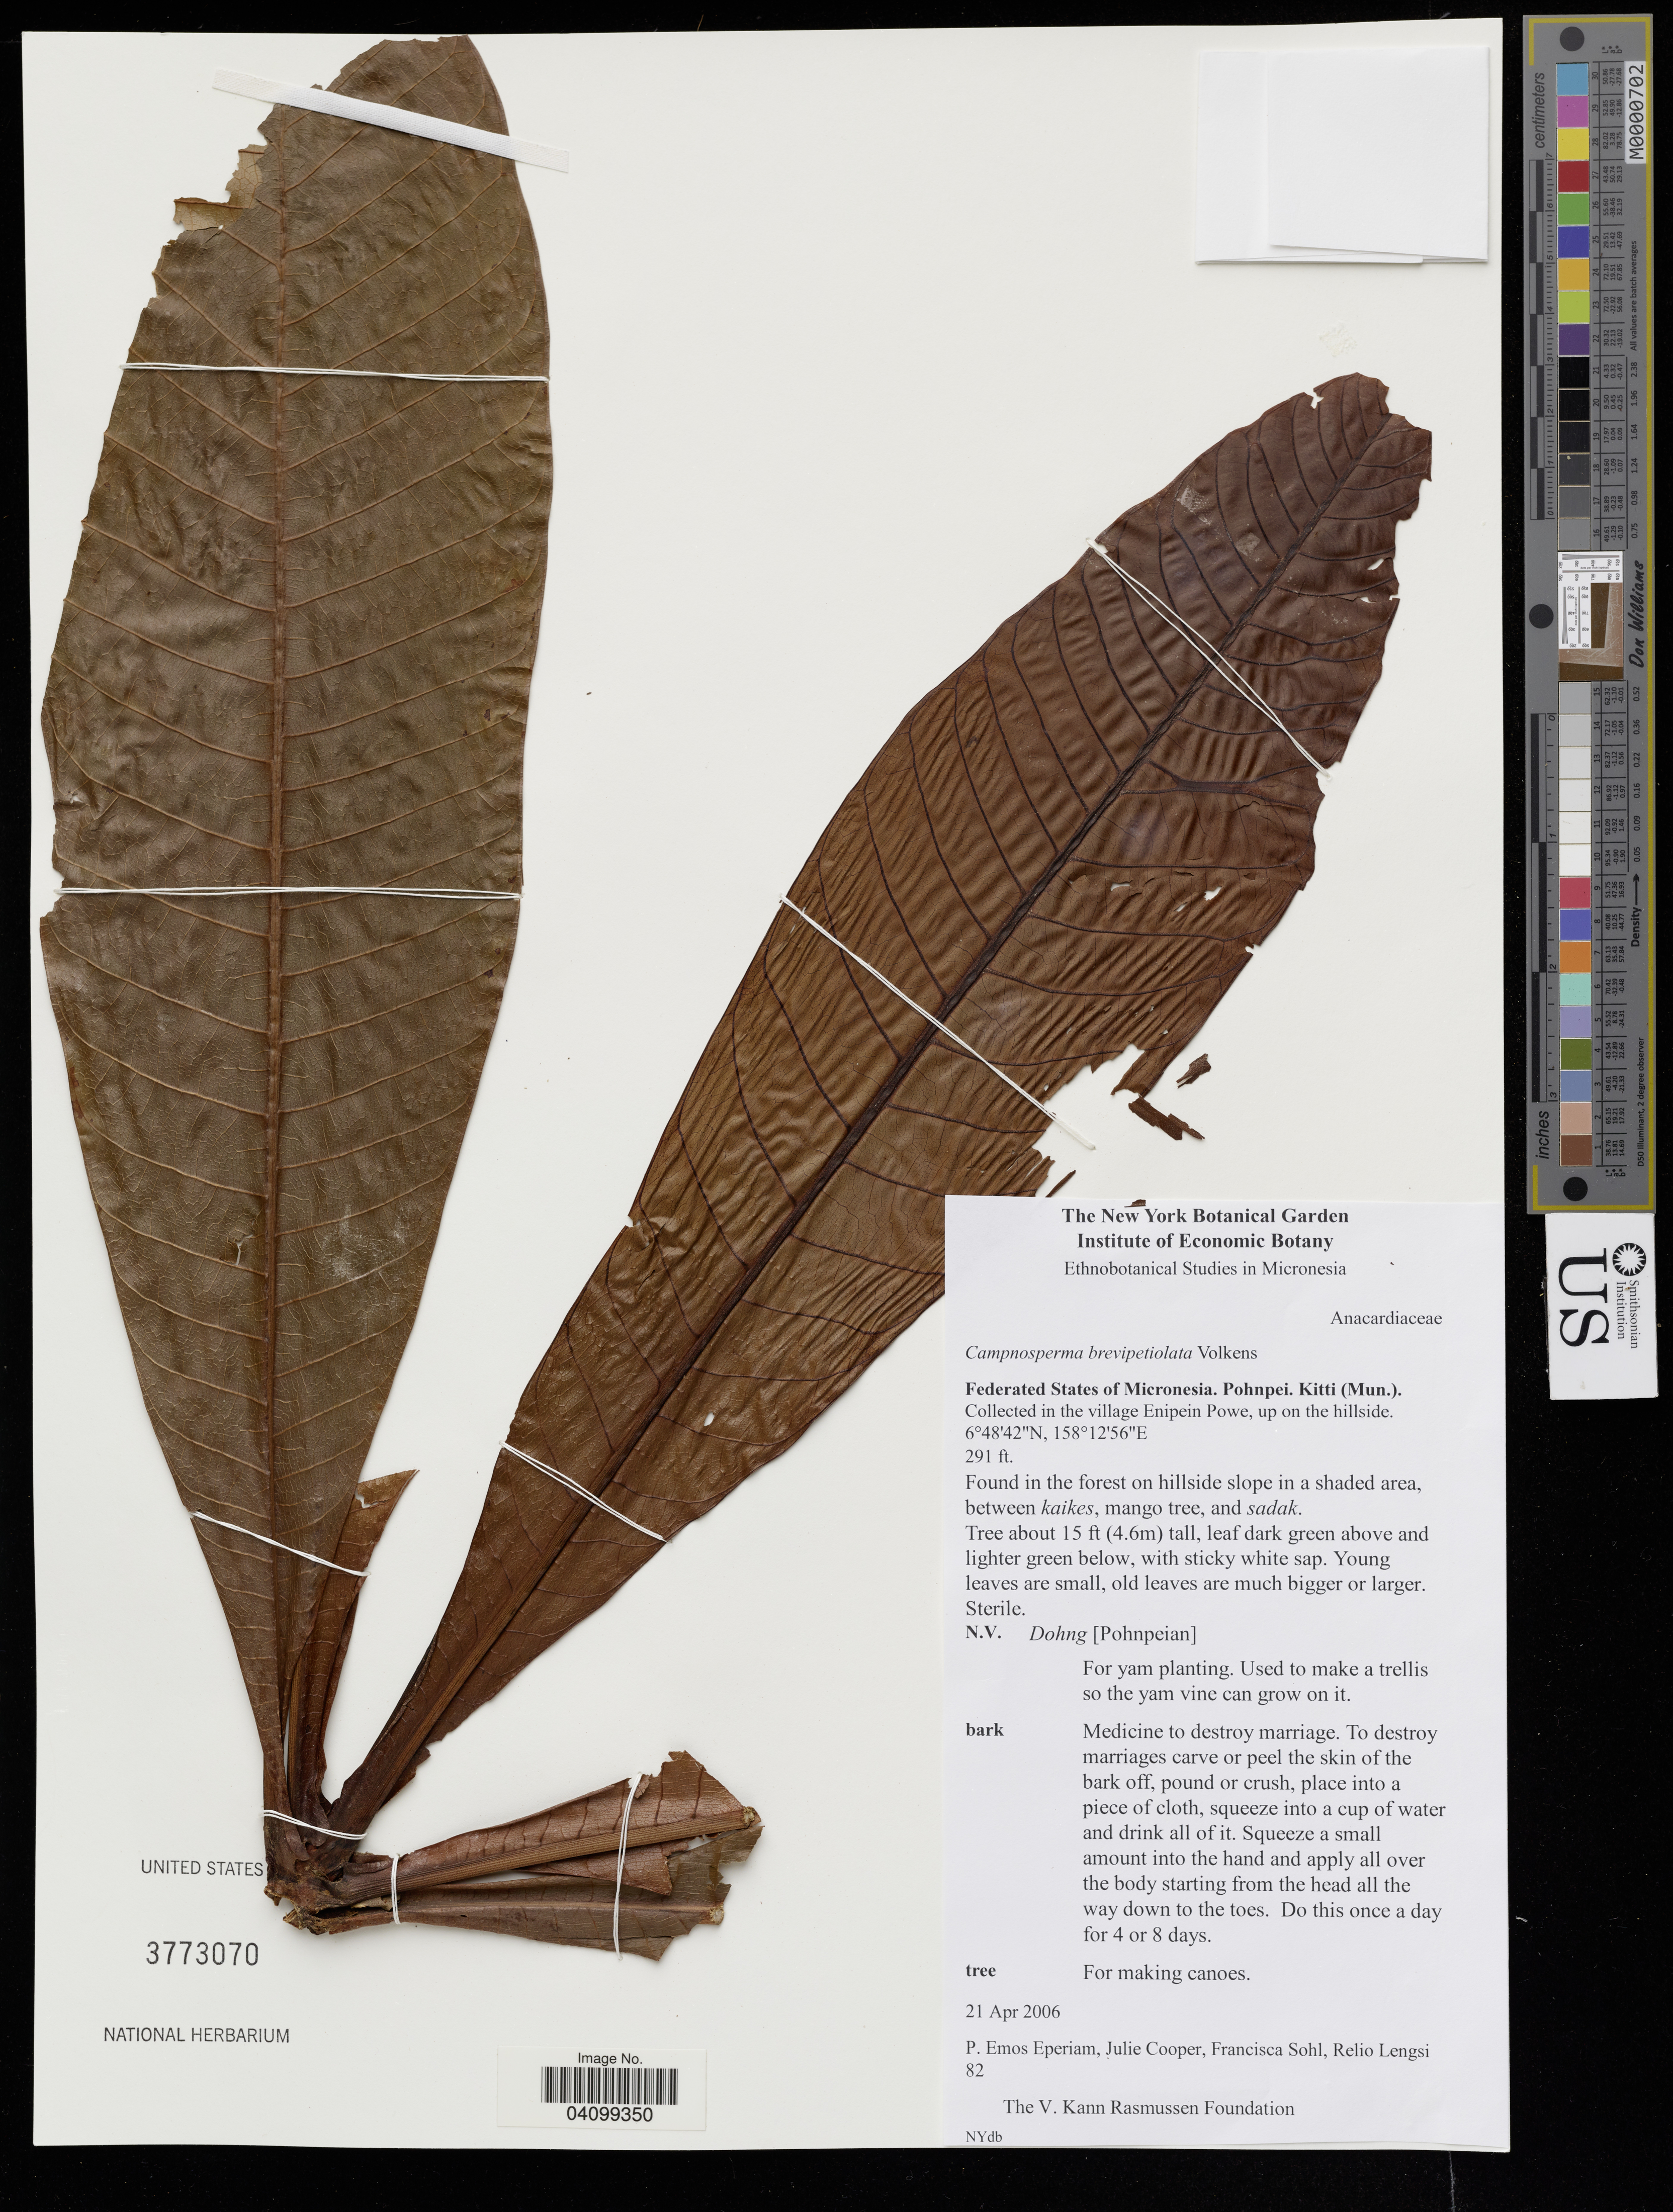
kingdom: Plantae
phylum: Tracheophyta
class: Magnoliopsida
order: Sapindales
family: Anacardiaceae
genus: Campnosperma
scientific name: Campnosperma brevipetiolata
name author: Volkens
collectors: P. Eperiam, J. Cooper, F. Sohl & R. Lengsi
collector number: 82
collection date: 2006-04-21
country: Micronesia, Federated States of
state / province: Pohnpei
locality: Kitti (Mun.). In the village Enipein Pove, up on the hillside.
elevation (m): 89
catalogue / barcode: US 3773070